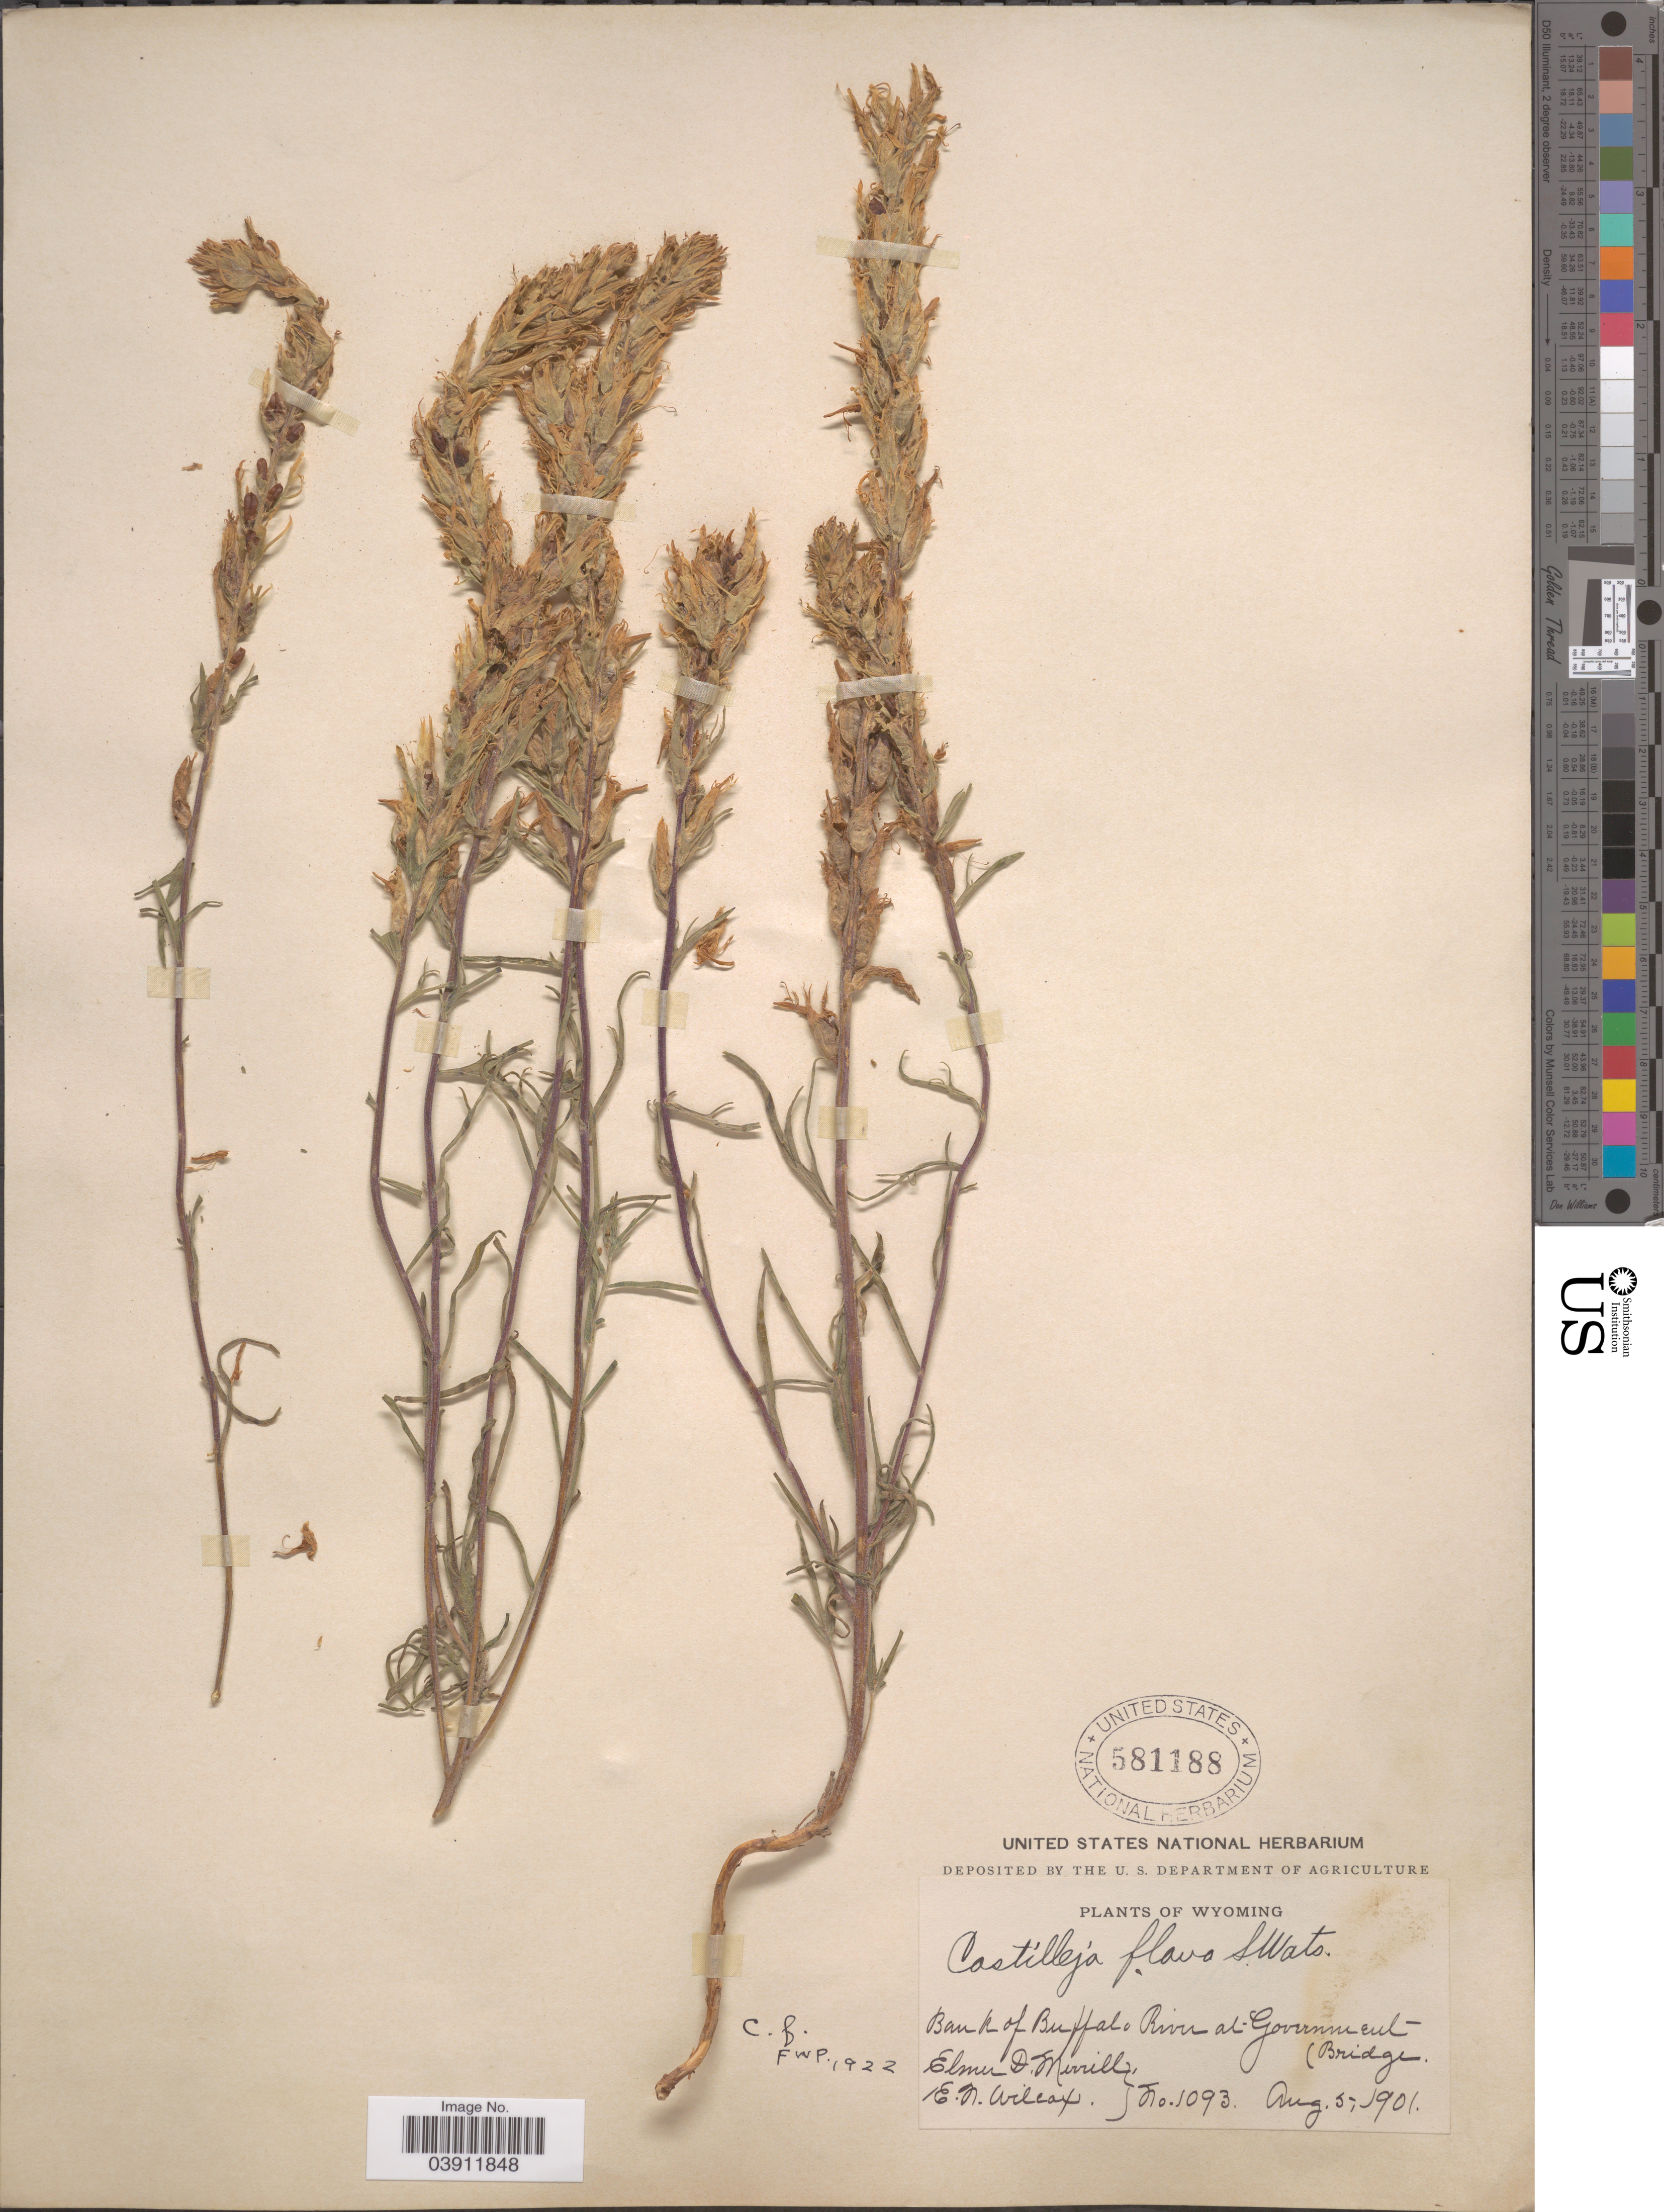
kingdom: Plantae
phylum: Tracheophyta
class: Magnoliopsida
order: Lamiales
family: Orobanchaceae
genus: Castilleja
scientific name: Castilleja flava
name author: S. Watson in C. King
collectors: E. D. Merrill & E. Wilcox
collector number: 1093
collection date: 1901-08-05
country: United States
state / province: Wyoming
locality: Bank of Buffalo River at Goverment Bridge.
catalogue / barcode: US 581188